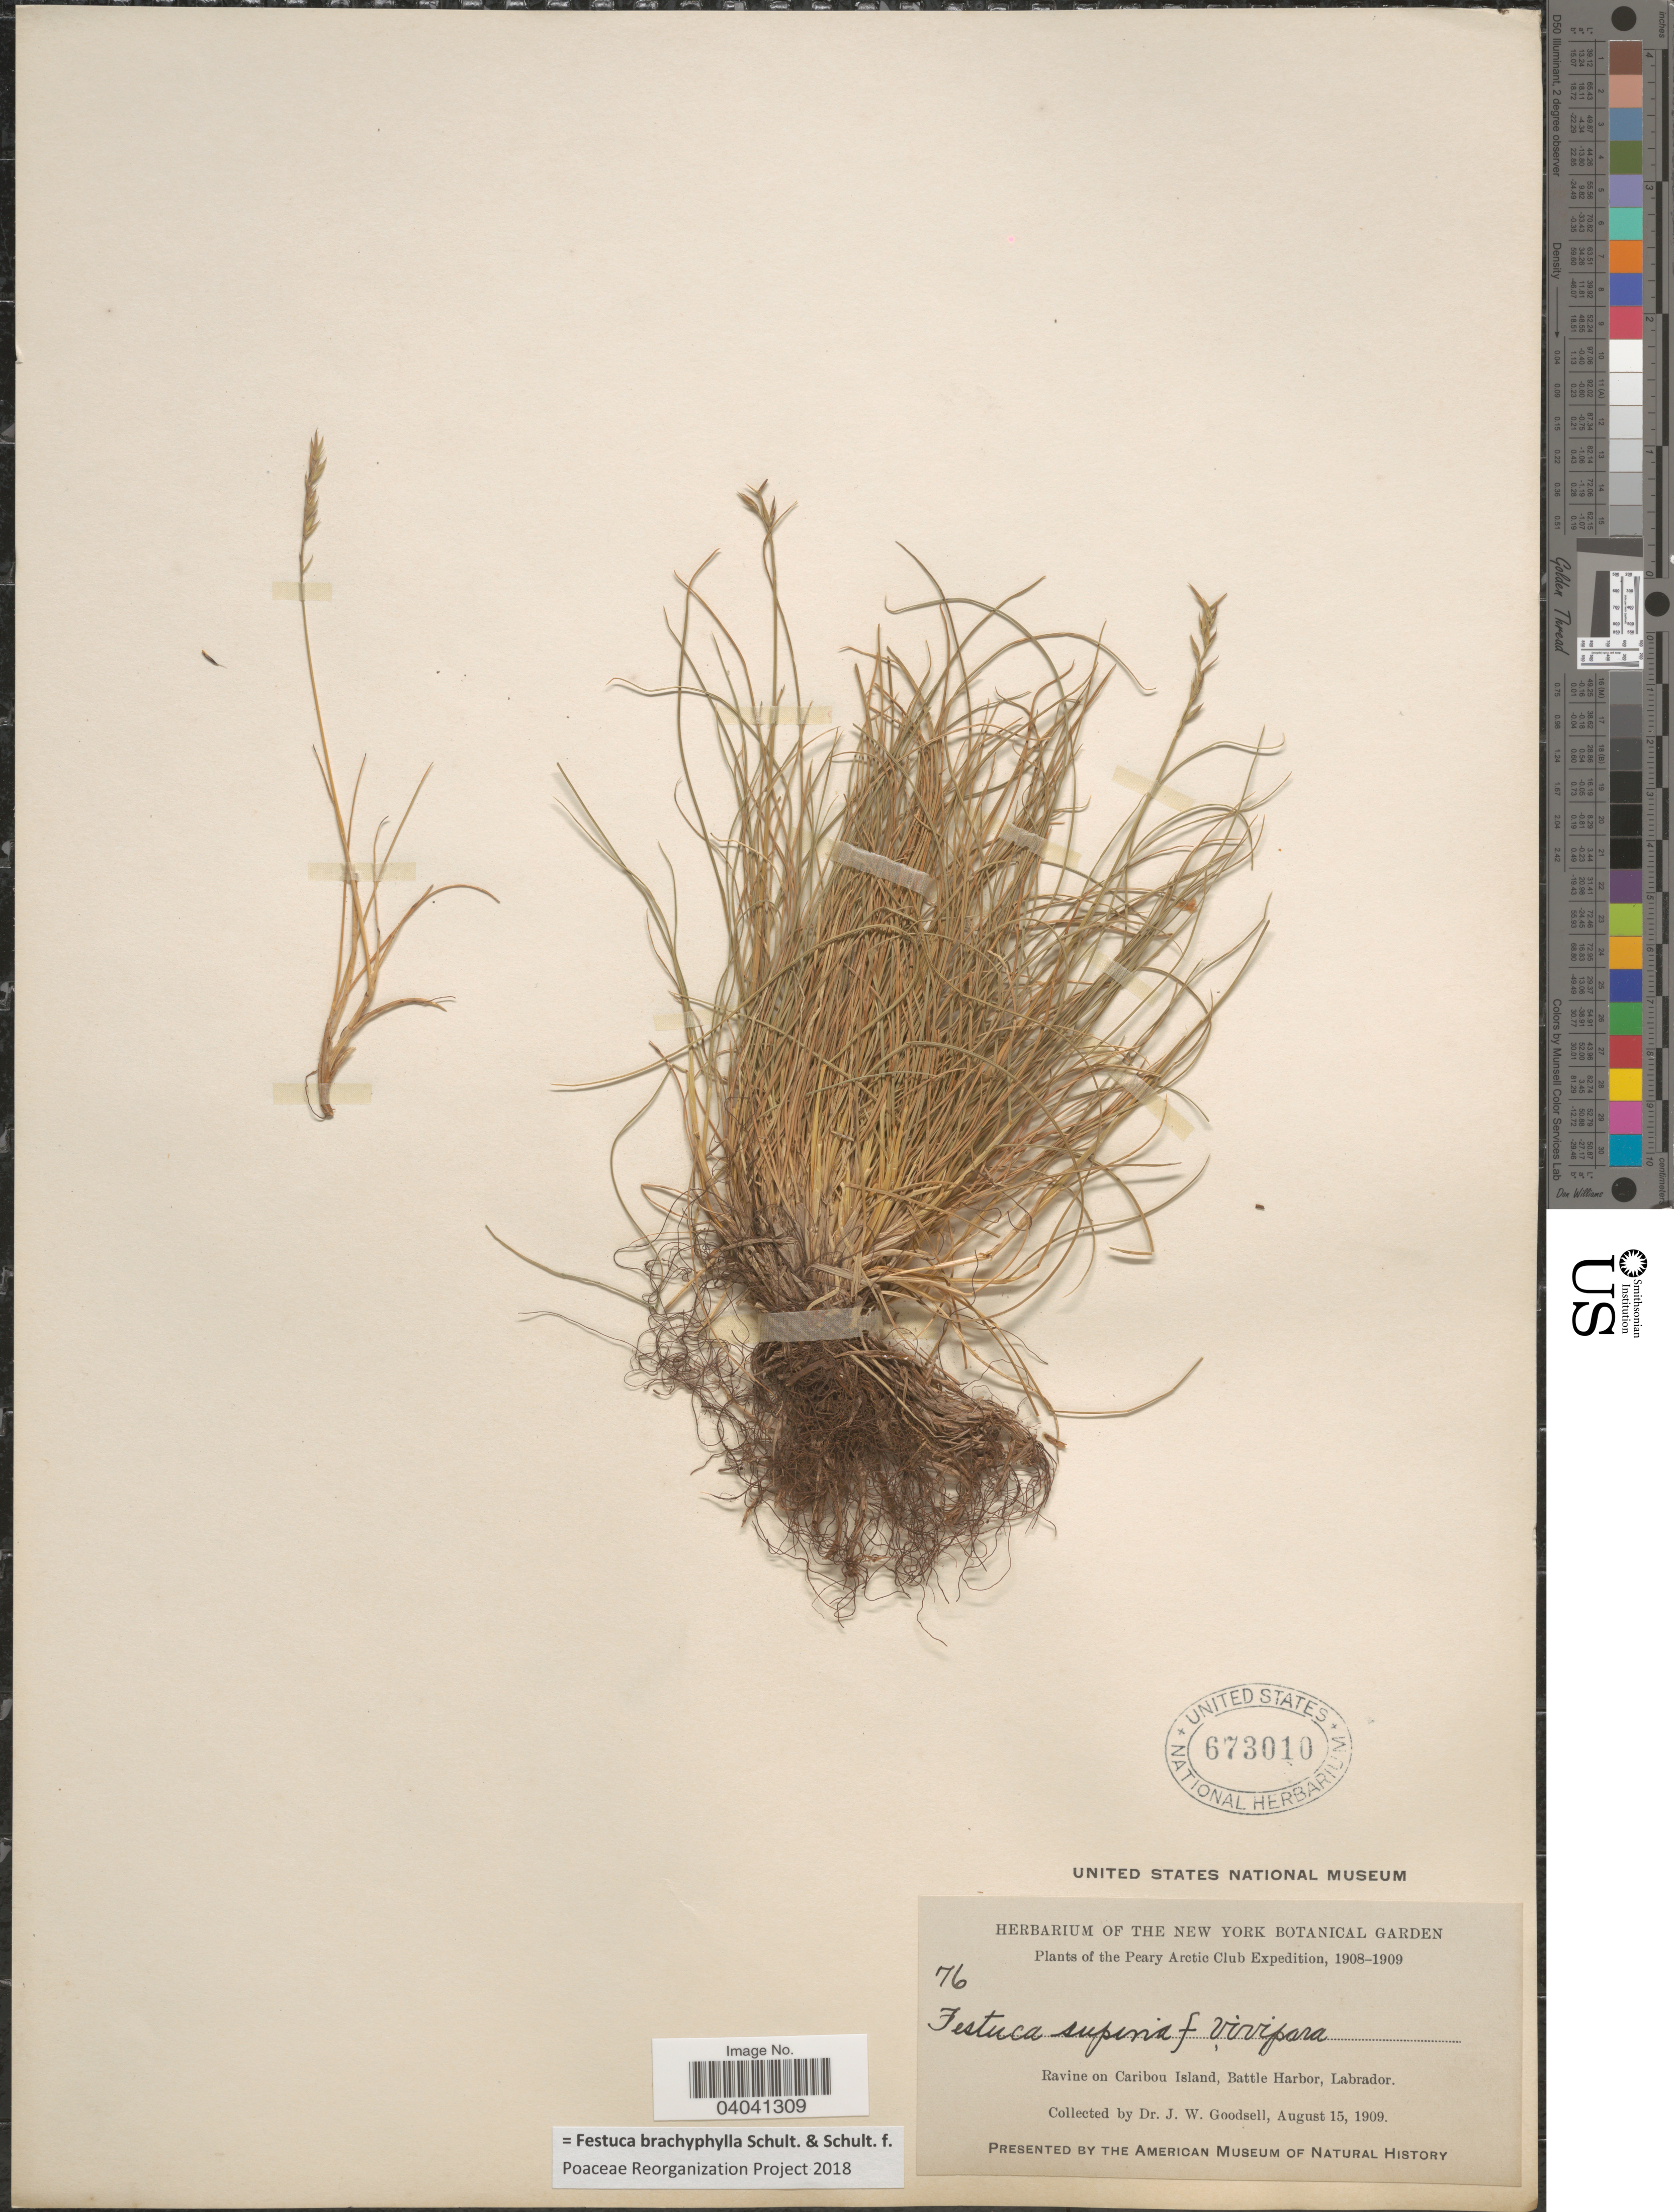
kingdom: Plantae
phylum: Tracheophyta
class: Liliopsida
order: Poales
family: Poaceae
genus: Festuca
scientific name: Festuca brachyphylla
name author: Schult. & Schult. f.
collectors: J. Goodsell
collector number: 76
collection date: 1909-08-15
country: Canada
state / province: Newfoundland and Labrador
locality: Ravine on Caribou Island, Battle Harbor, Labrador.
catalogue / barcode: US 673010